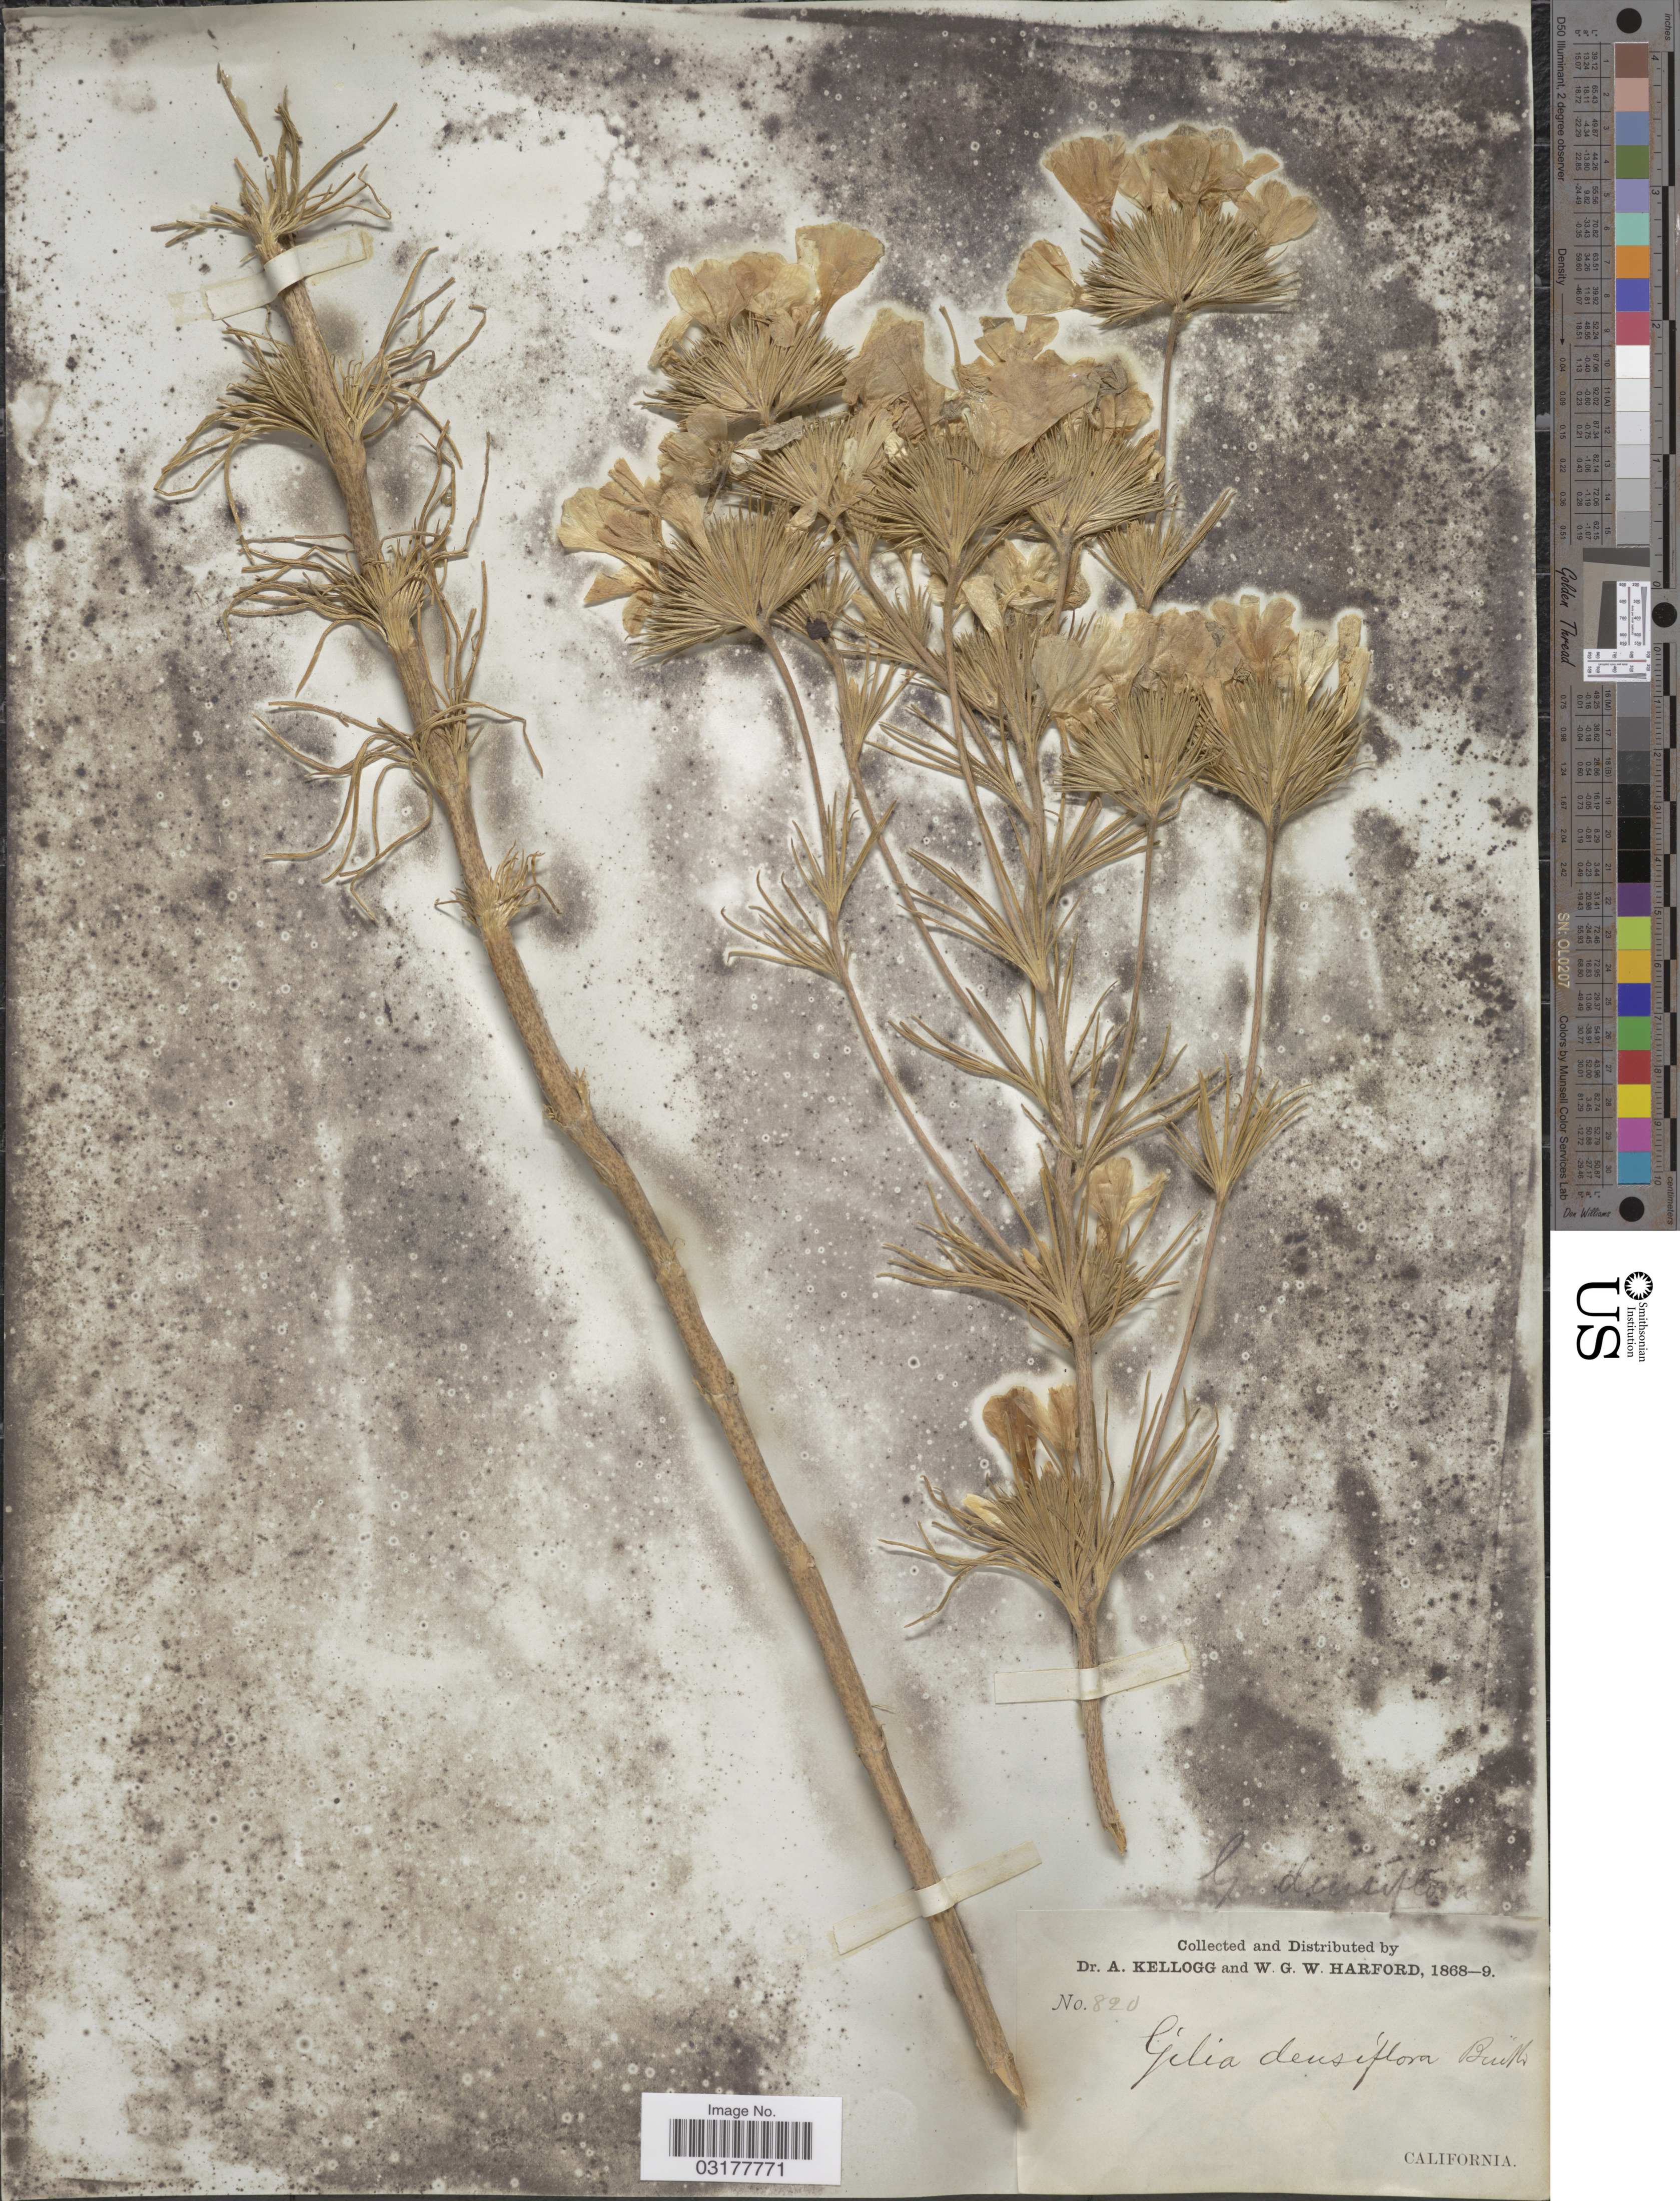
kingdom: Plantae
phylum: Tracheophyta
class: Magnoliopsida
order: Ericales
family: Polemoniaceae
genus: Leptosiphon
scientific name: Leptosiphon grandiflorus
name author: Benth.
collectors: A. Kellogg & W. G. W. Harford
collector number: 820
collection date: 1868/1869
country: United States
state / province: California